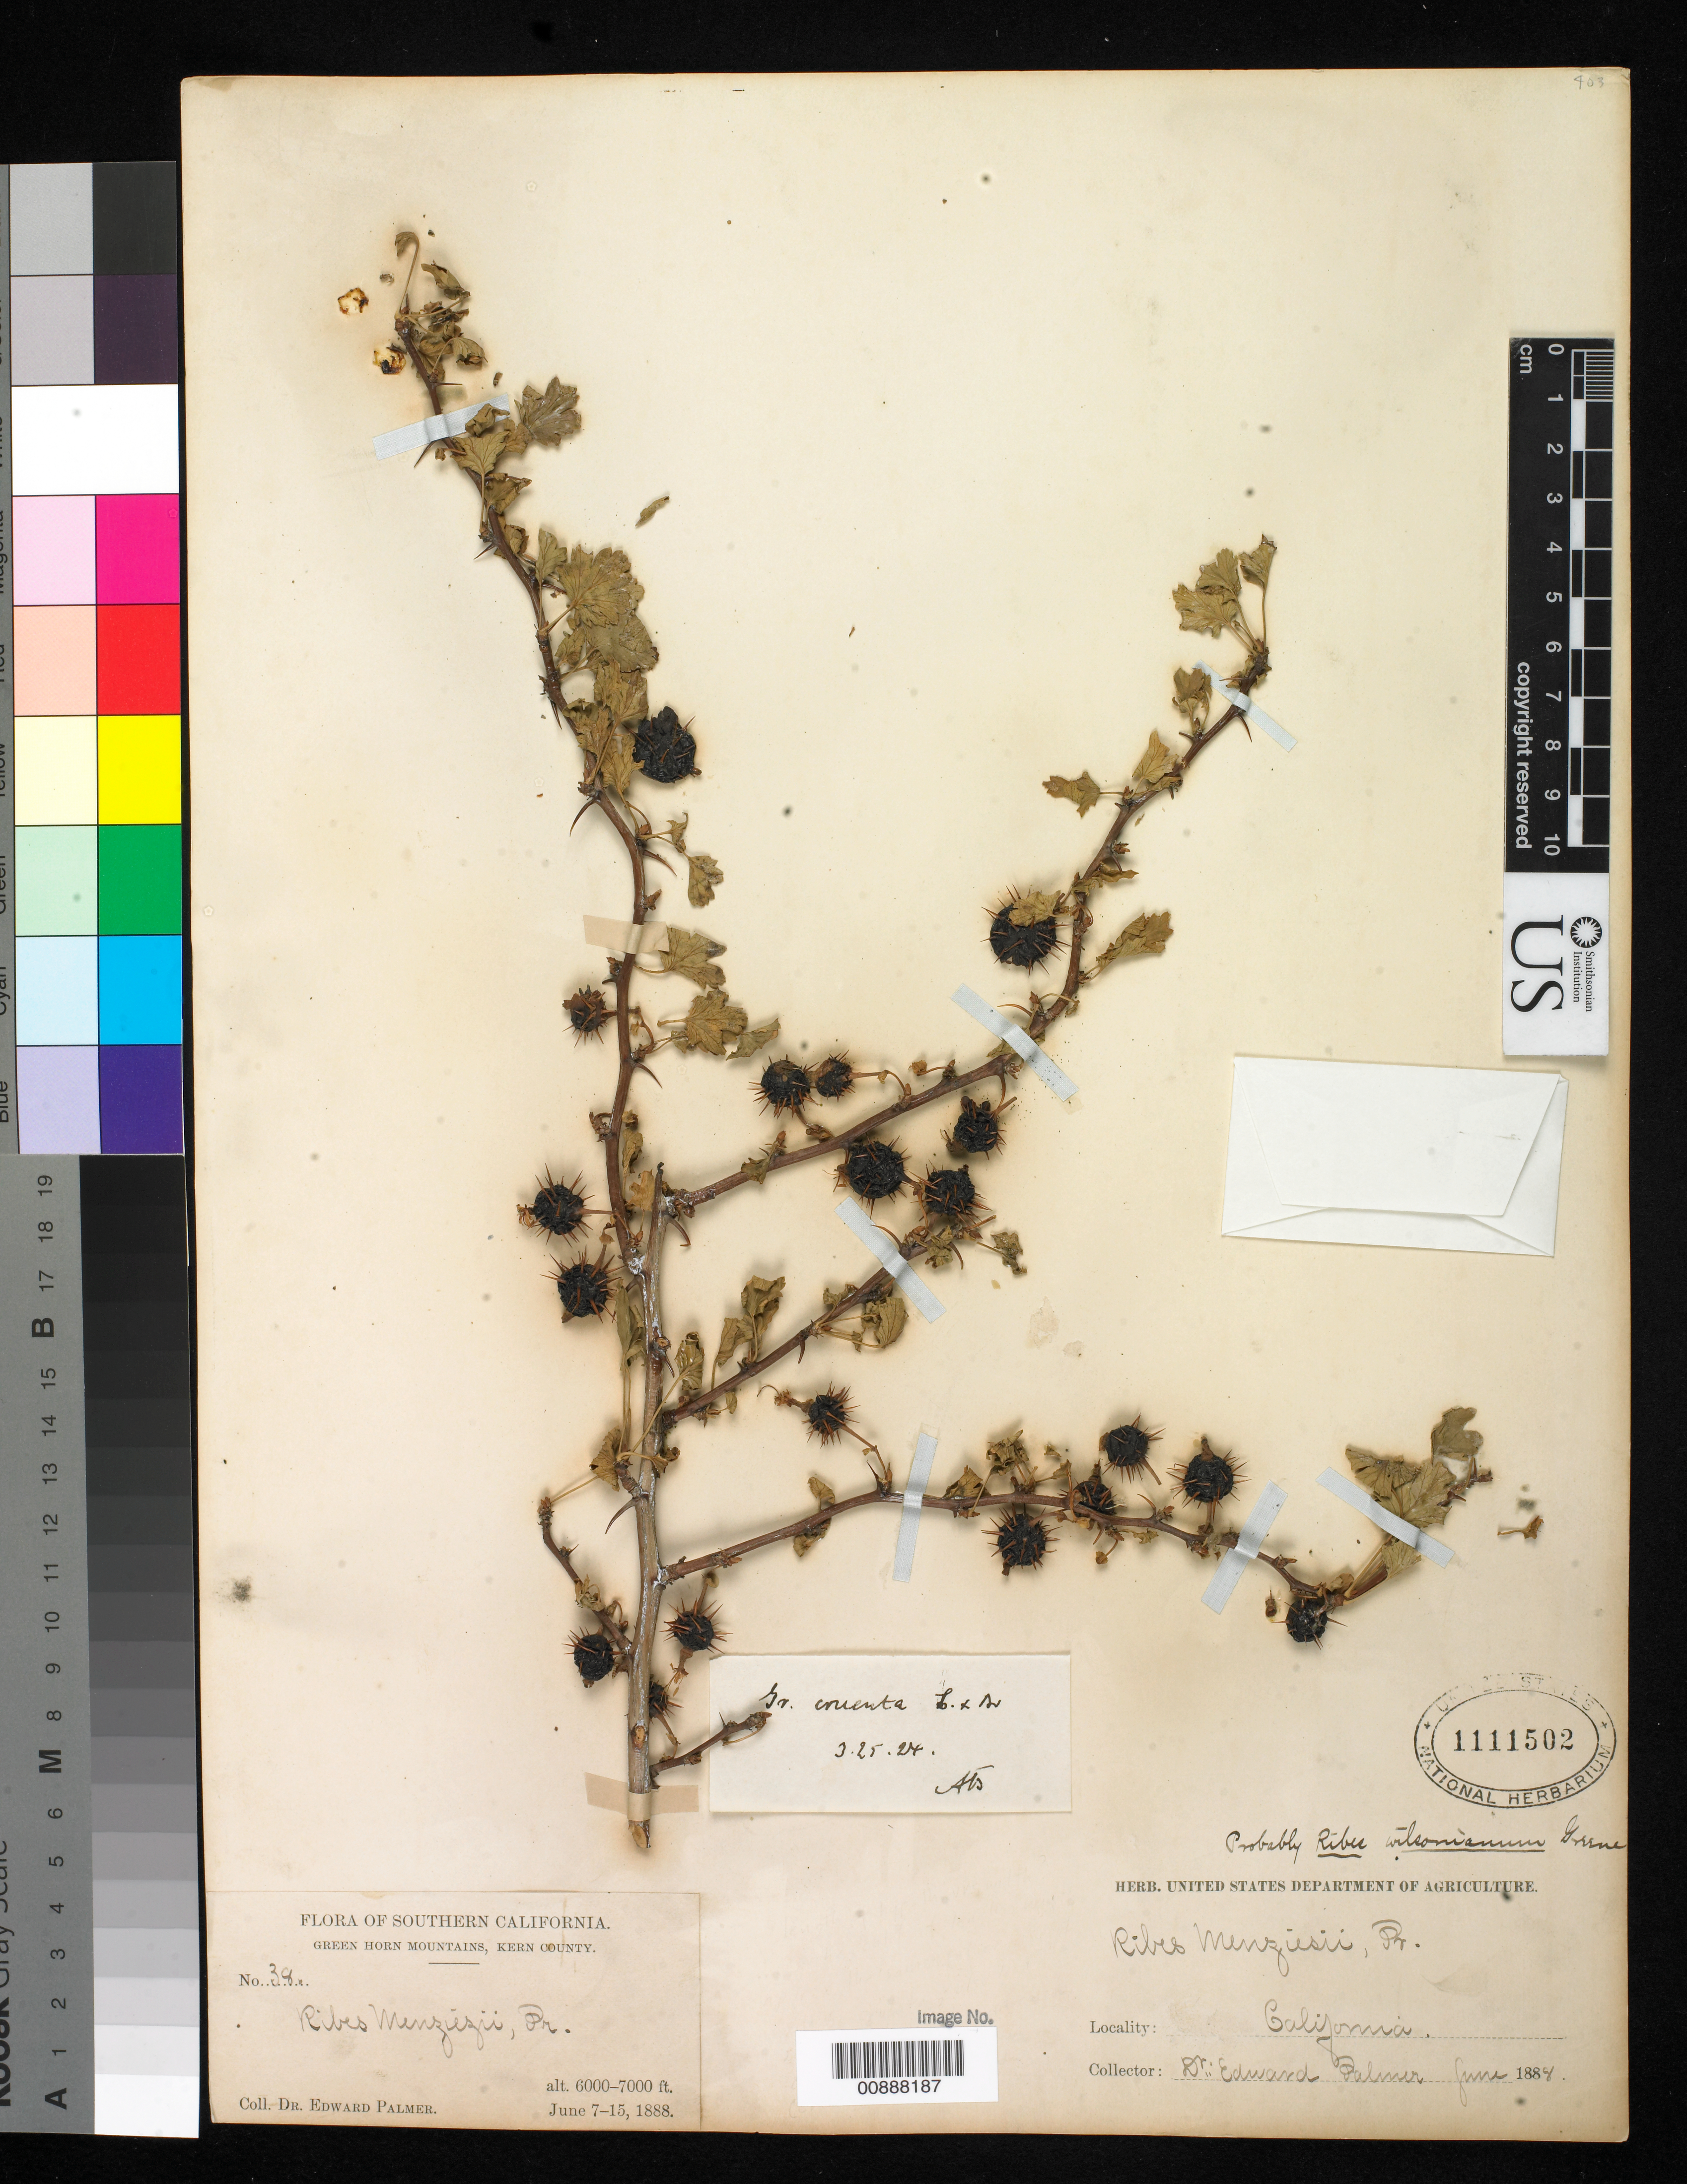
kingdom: Plantae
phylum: Tracheophyta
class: Magnoliopsida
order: Saxifragales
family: Grossulariaceae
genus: Ribes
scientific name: Ribes roezlii var. cruentum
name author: (Greene) Rehder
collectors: E. Palmer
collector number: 38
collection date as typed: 07 Jun 1888 to 15 Jun 1888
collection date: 1888-06-07/1888-06-15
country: United States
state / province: California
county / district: Kern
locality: Green Horn Mountains, Kern Country, California.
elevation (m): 1829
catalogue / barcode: US 1111502